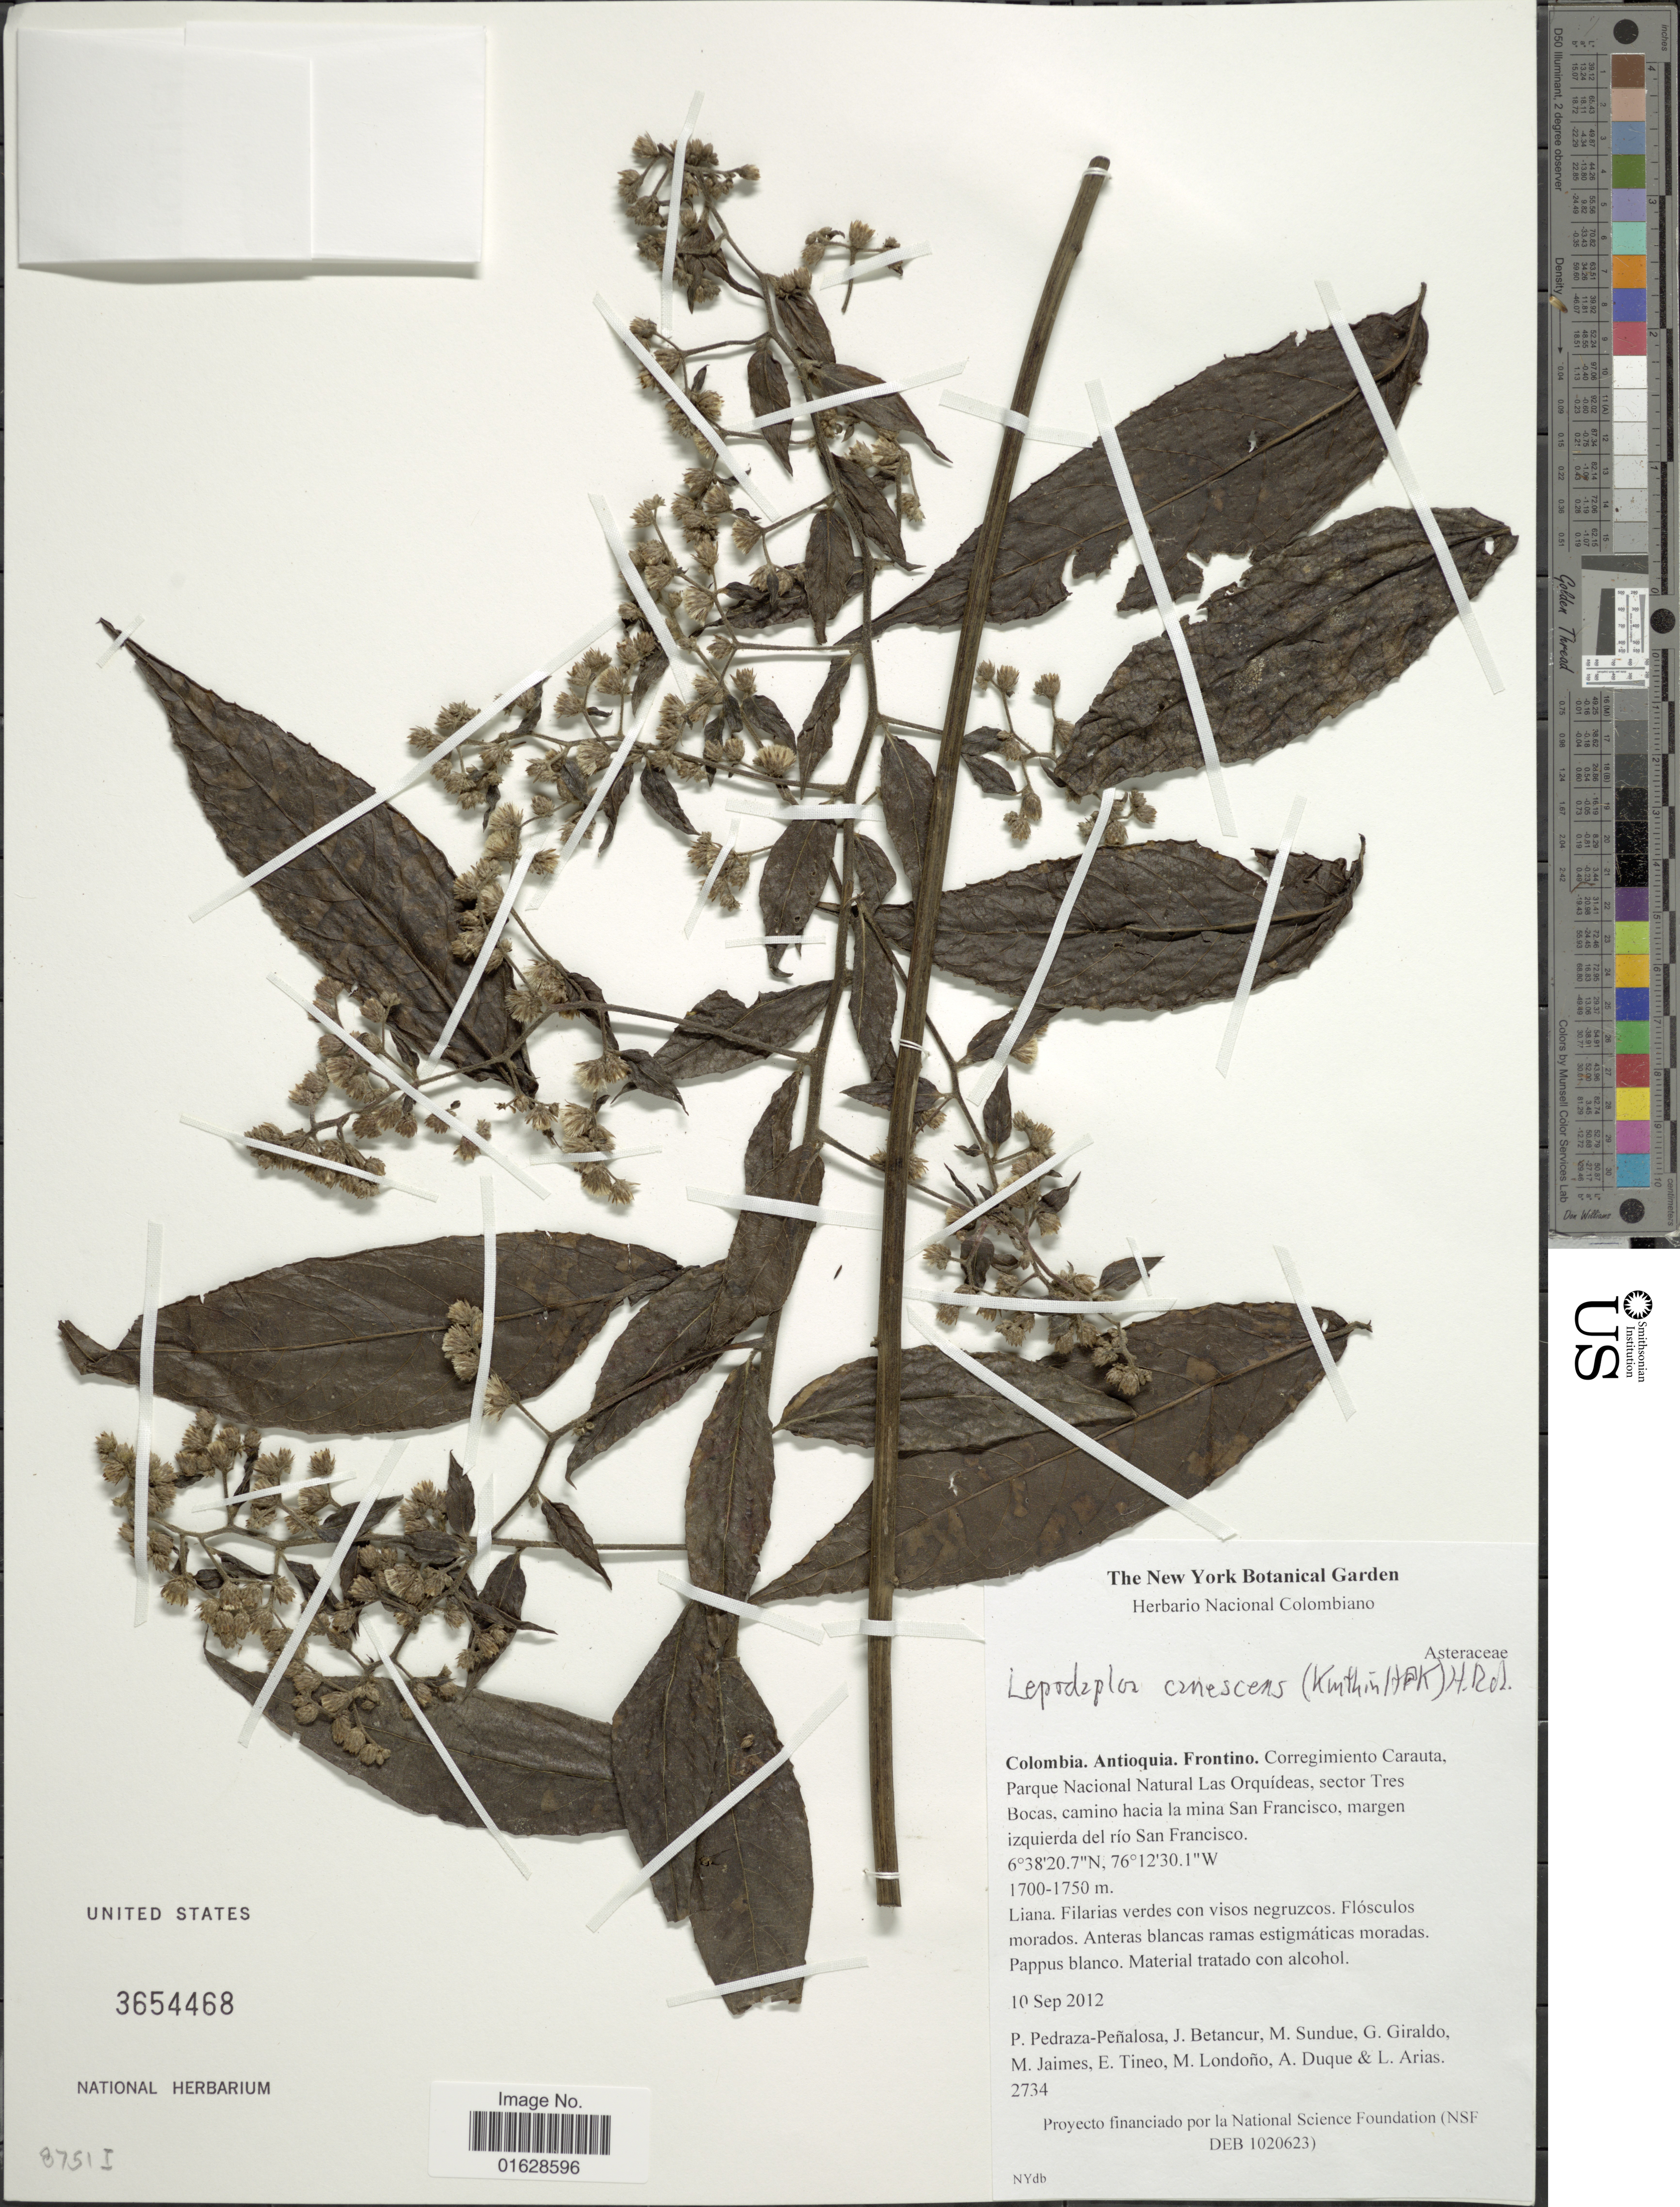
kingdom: Plantae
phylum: Tracheophyta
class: Magnoliopsida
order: Asterales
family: Asteraceae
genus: Lepidaploa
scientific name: Lepidaploa canescens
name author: (Kunth) H. Rob.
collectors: P. Pedraza-Peñalosa, J. Betancur, M. Sundue, G. Giraldo & et al.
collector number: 2734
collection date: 2012-09-10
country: Colombia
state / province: Antioquia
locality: Colombia. Antioquia. Frontino. Corregimiento Carauta, parque Nacional Las Orquideas, sector Tres Bocas, camino hacia la mina San Francisco, margen izquierda del rio San Francisco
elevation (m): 1700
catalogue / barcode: US 3654468